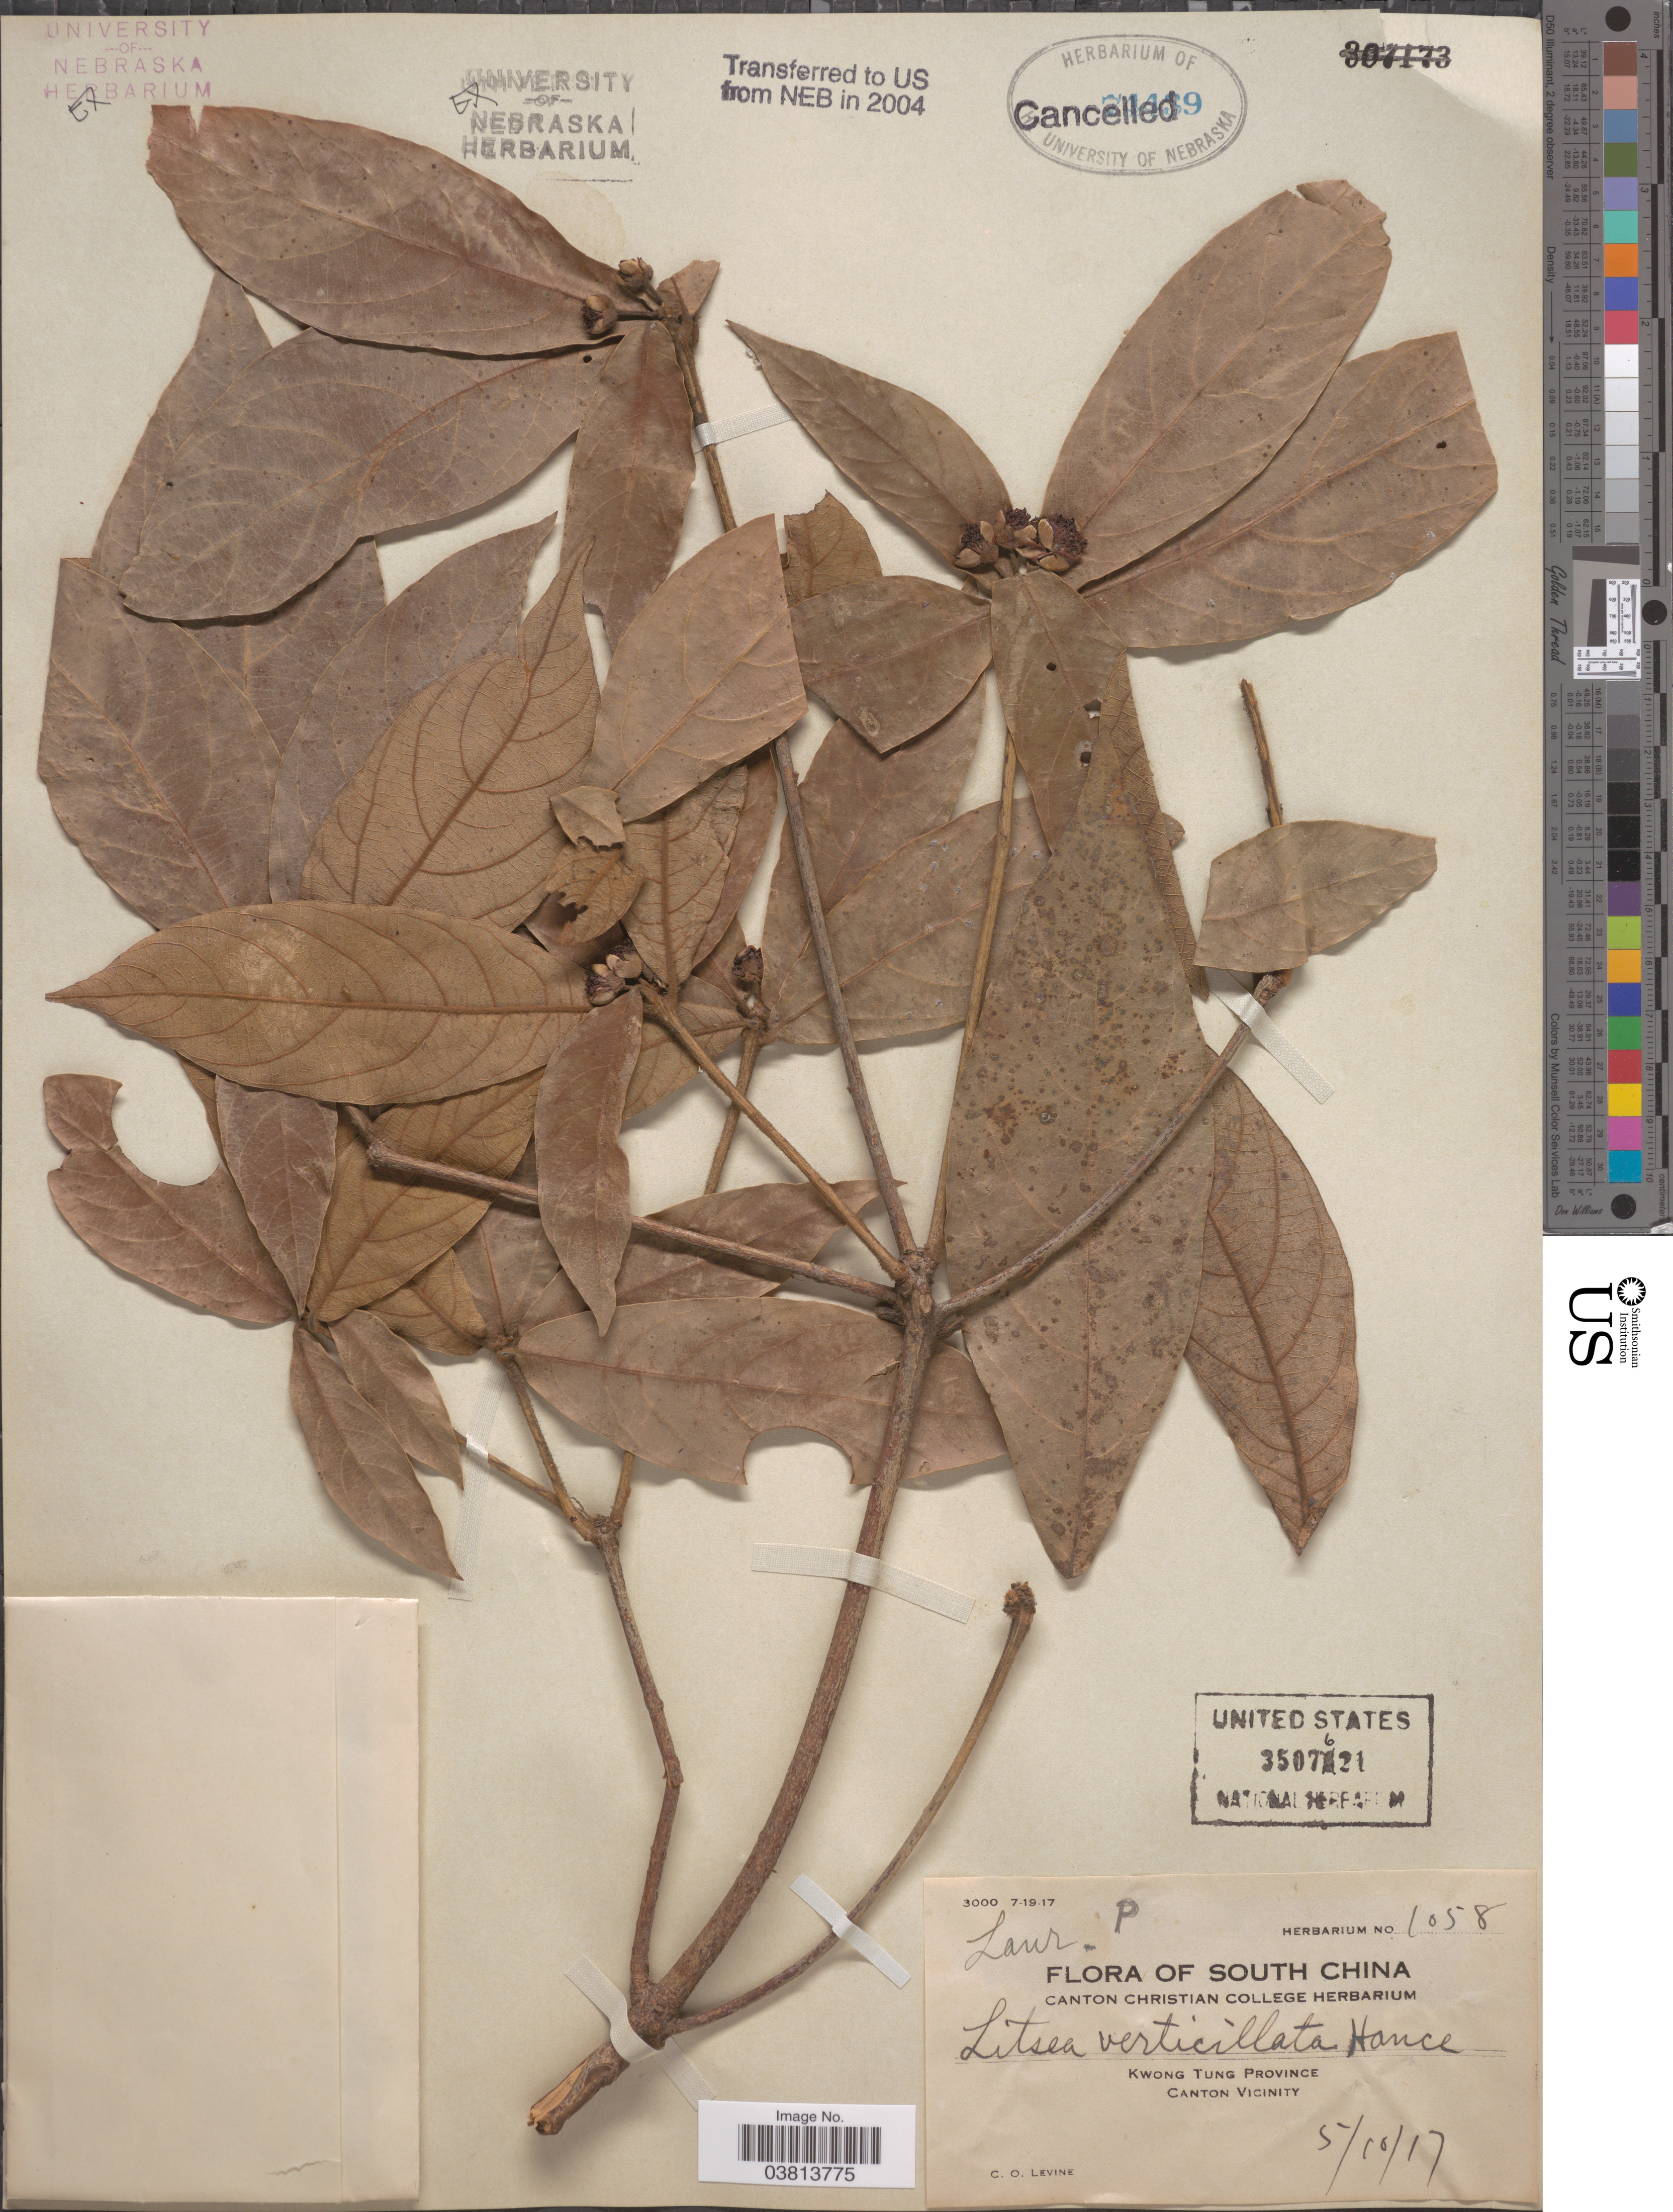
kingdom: Plantae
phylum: Tracheophyta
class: Magnoliopsida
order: Laurales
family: Lauraceae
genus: Litsea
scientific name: Litsea verticillata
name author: S. Vidal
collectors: C. O. Levine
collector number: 1058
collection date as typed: Transcribed d/m/y: 5/10/17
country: China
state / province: Guangdong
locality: Kwong Tung Province. Canton Vicinity.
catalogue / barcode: US 3507621